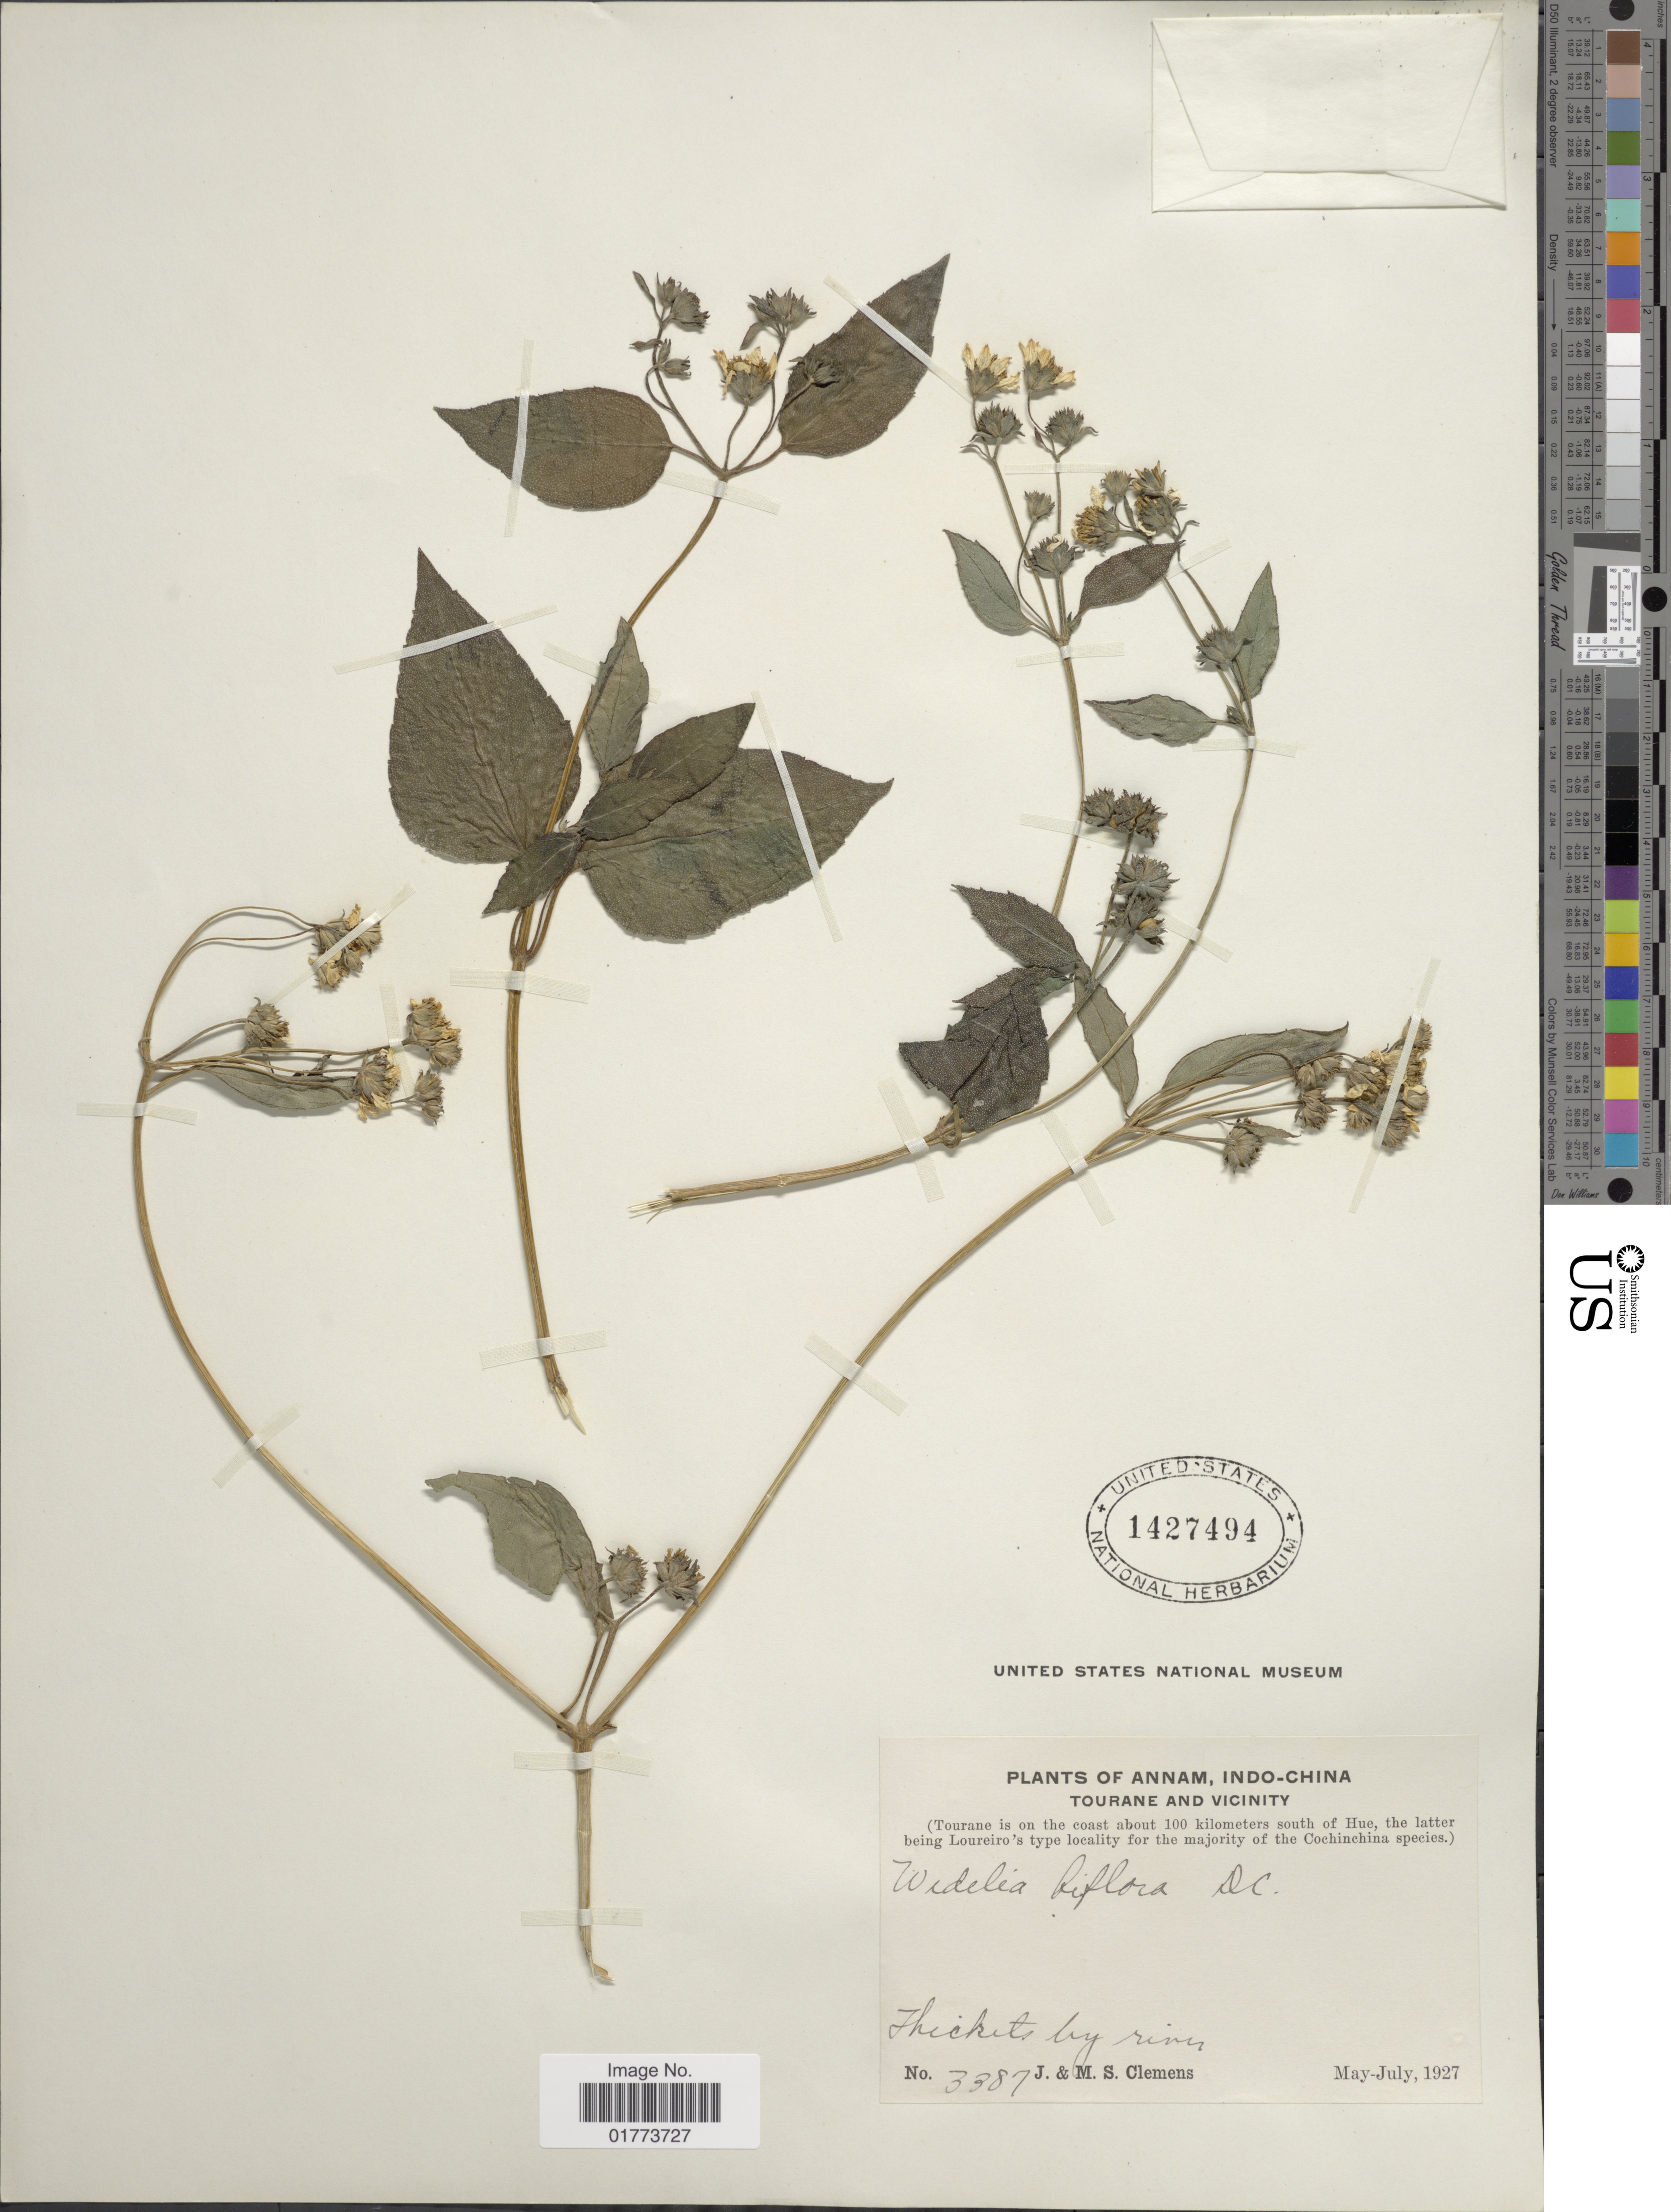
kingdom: Plantae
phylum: Tracheophyta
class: Magnoliopsida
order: Asterales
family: Asteraceae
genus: Wollastonia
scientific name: Wollastonia biflora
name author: (L.) DC.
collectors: J. Clemens & M. S. Clemens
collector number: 3387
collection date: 1927-05/1927-07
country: Vietnam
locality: Annan, Indo-China. Tourane and vicinity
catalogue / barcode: US 1428494